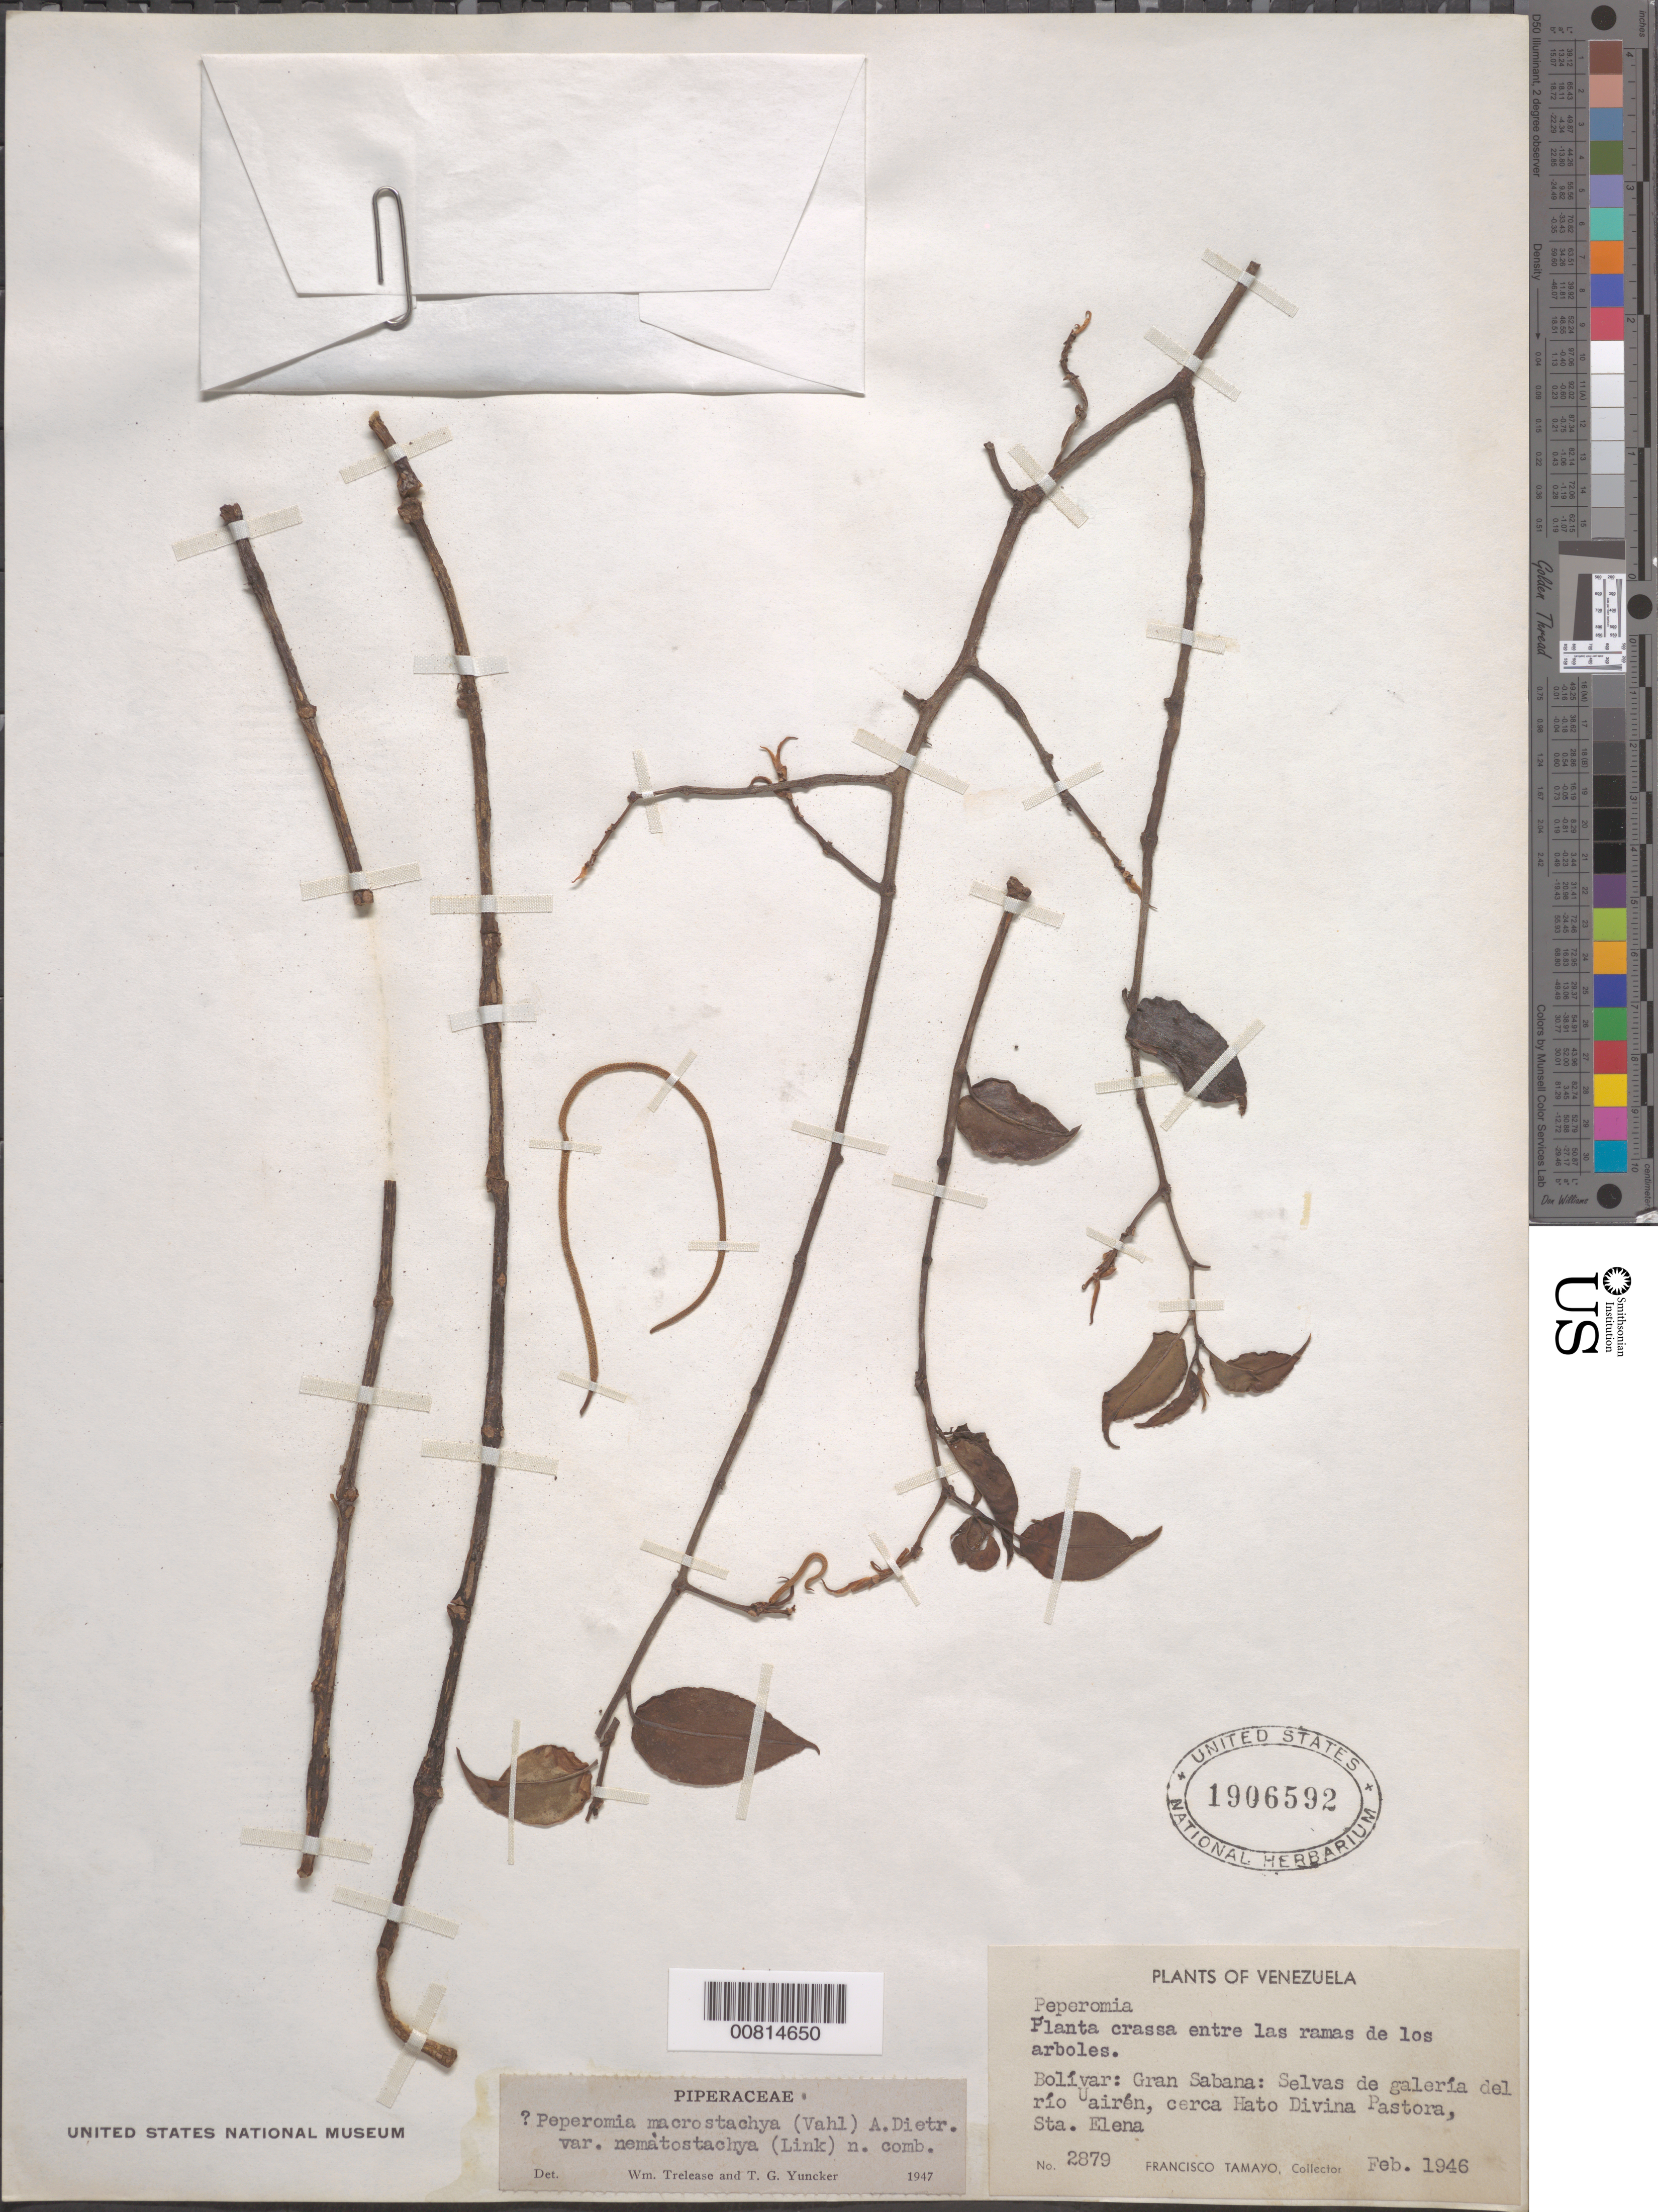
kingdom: Plantae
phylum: Tracheophyta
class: Magnoliopsida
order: Piperales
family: Piperaceae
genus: Peperomia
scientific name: Peperomia macrostachya var. nematostachya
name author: (Link) Trel. & Yunck.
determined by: Trelease, W.; Yuncker, T. G.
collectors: F. Tamayo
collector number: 2879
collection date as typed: Feb-46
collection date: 1946-02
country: Venezuela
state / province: Bolívar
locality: Gran Sabana, Río Uairén, Hato Divina Pastora, Sta. Elena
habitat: Entre las ramas de los arboles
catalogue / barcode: US 1906592